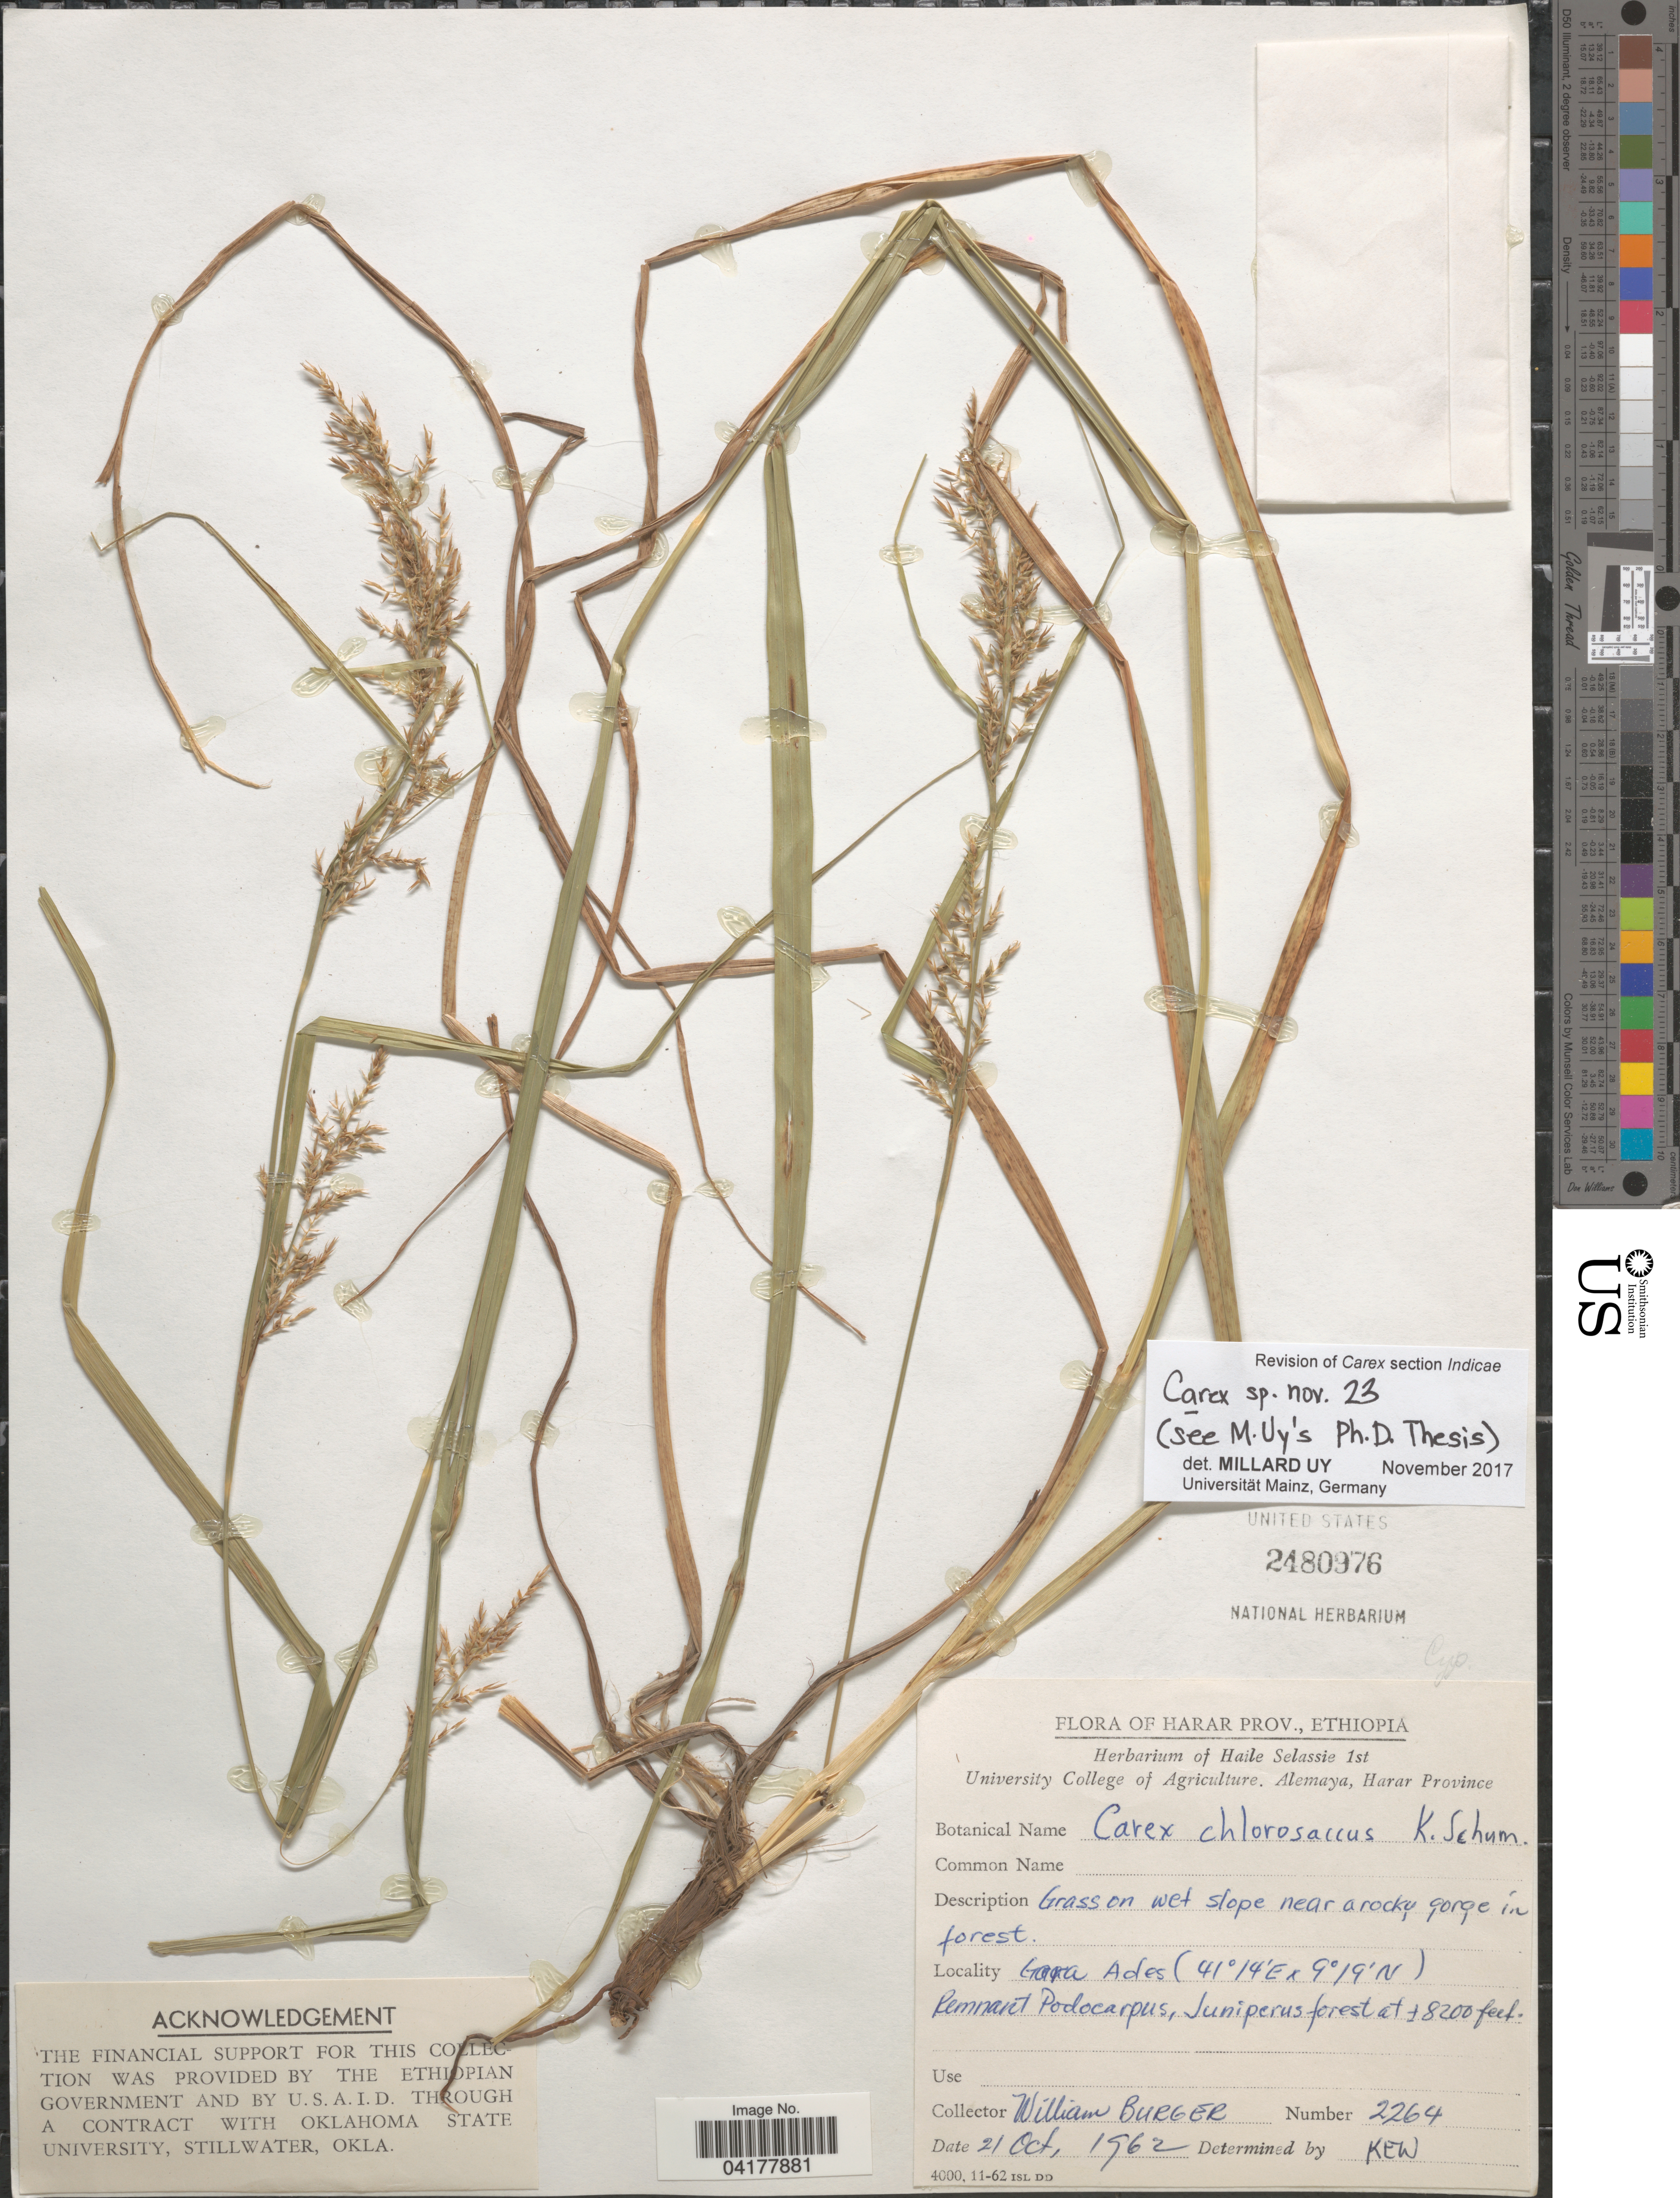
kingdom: Plantae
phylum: Tracheophyta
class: Liliopsida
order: Poales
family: Cyperaceae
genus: Carex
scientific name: Carex sp.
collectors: W. Burger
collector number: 2264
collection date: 1962-10-21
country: Ethiopia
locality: Harar Prov. [illegible text] Ades.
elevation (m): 2499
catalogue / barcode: US 2480976